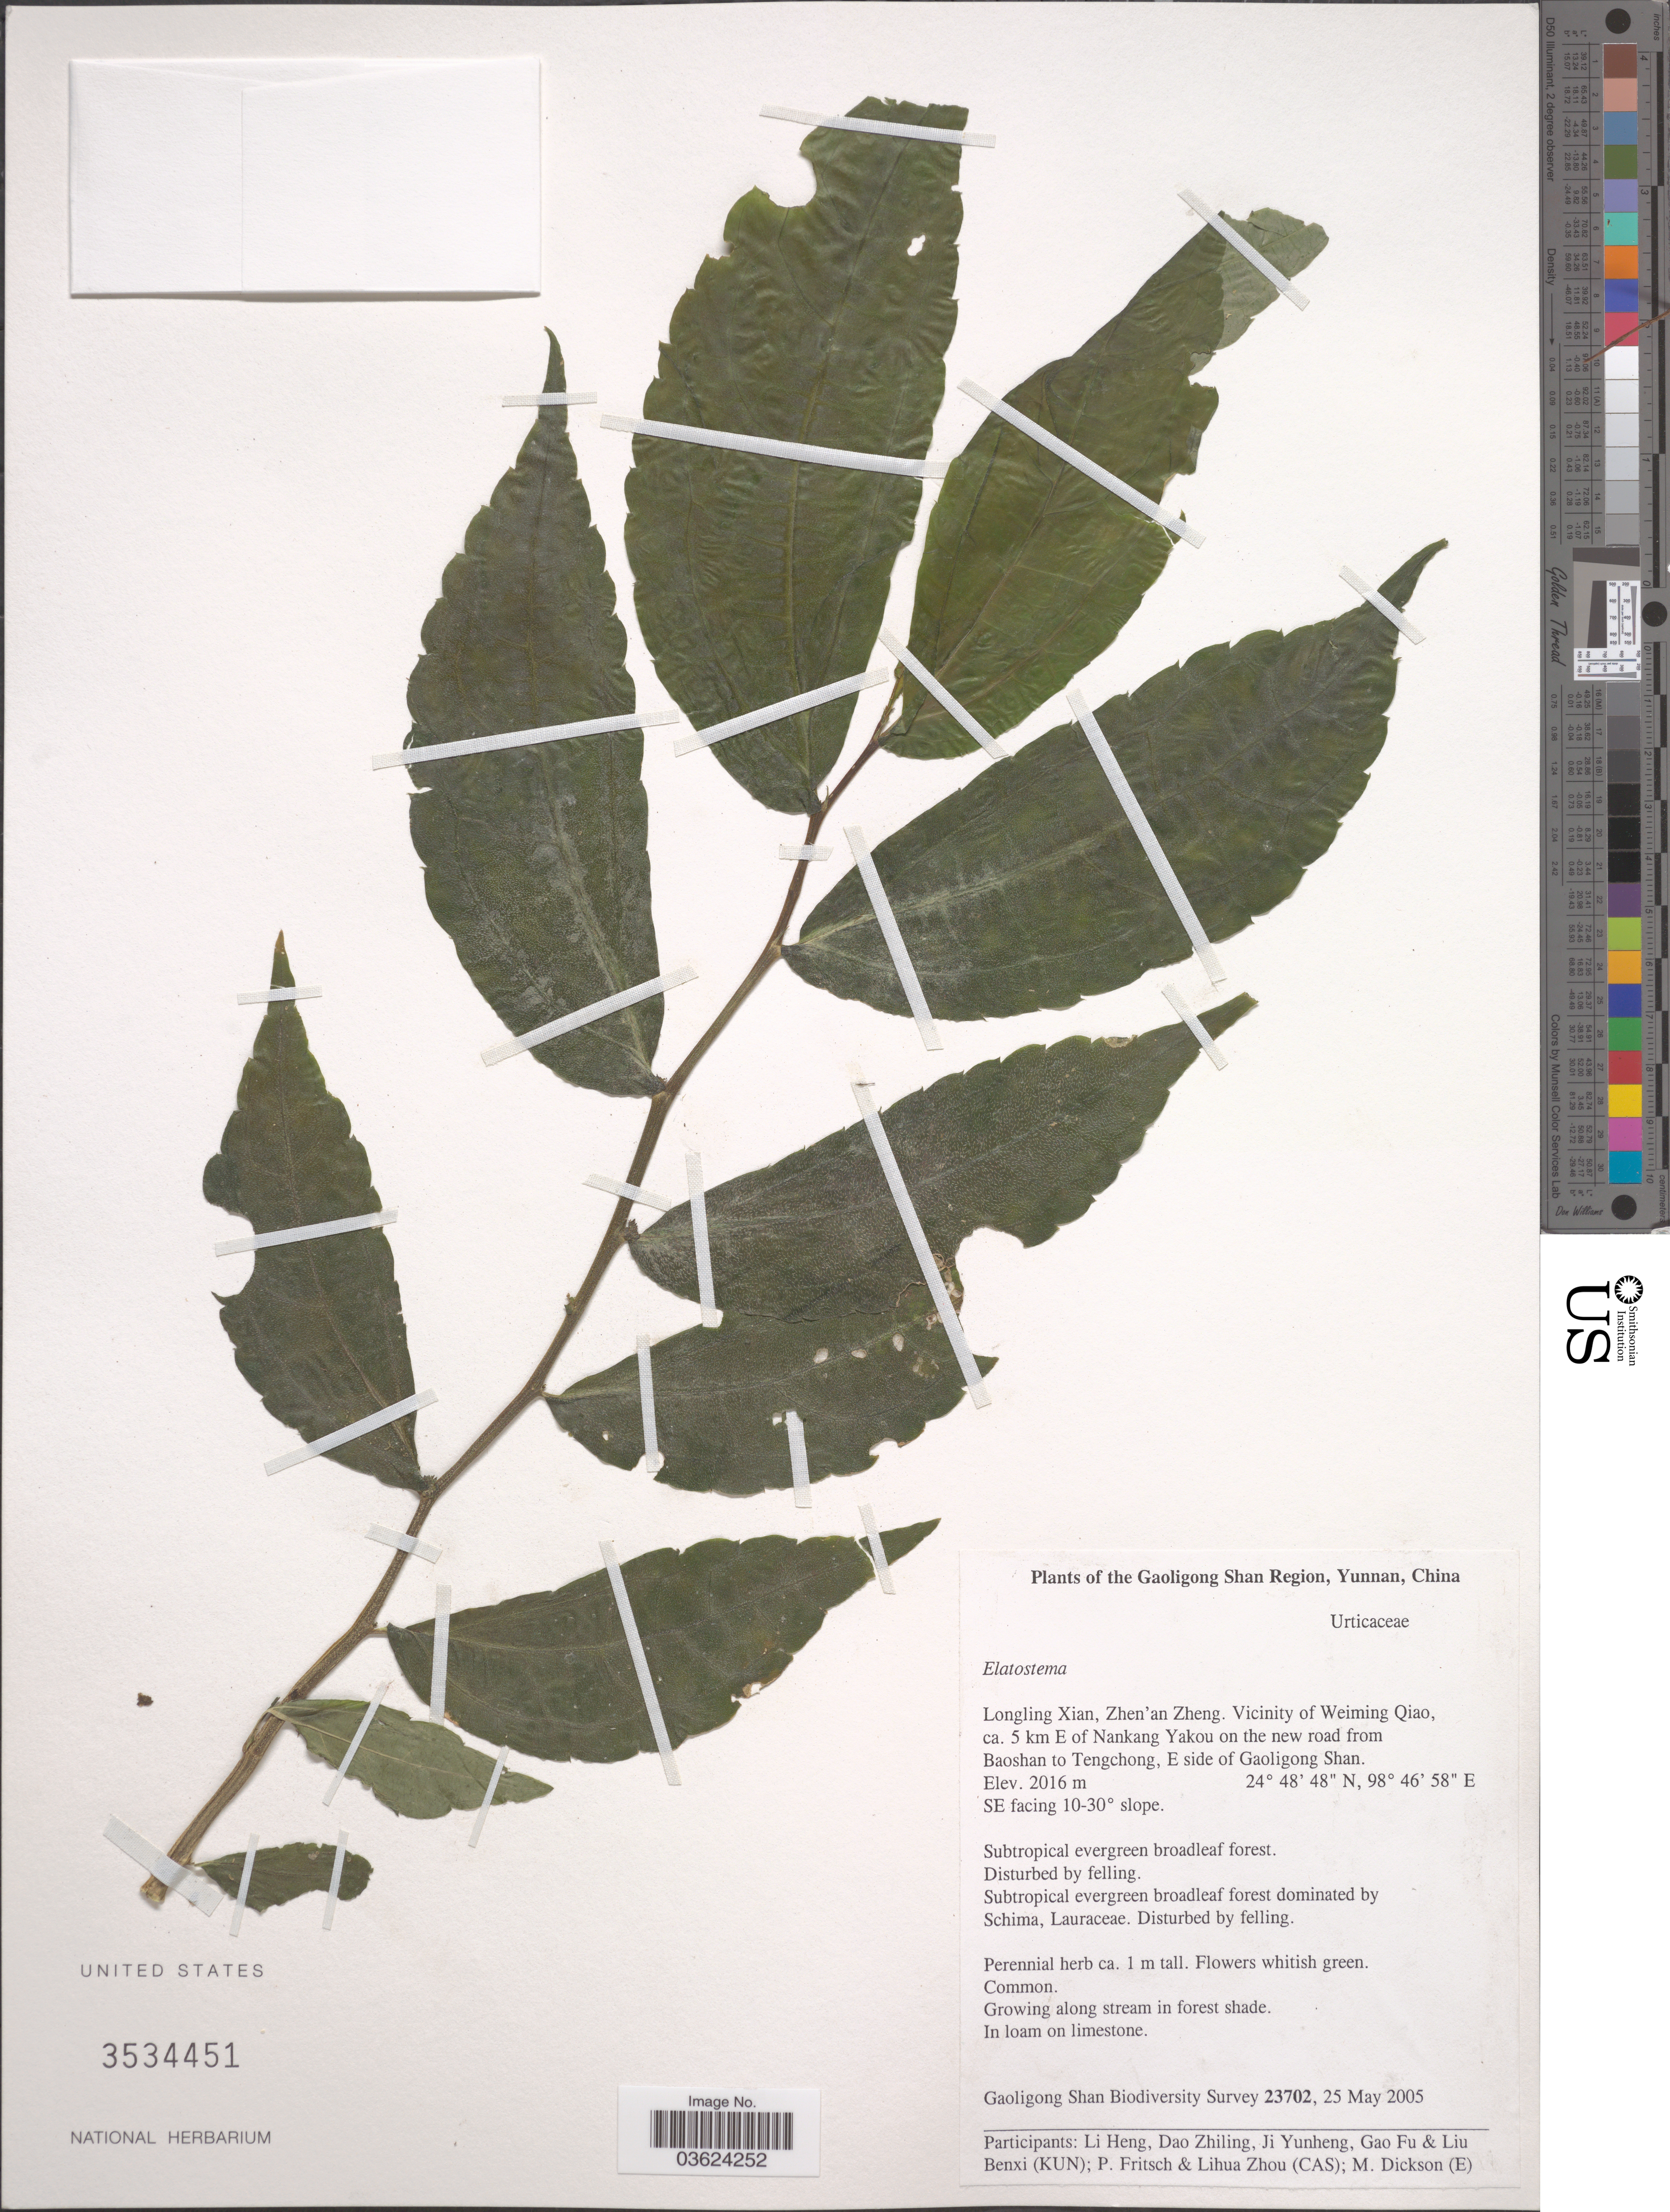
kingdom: Plantae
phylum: Tracheophyta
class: Magnoliopsida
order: Rosales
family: Urticaceae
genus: Elatostema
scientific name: Elatostema sp.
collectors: Gaoligong Shan Biodiversity Survey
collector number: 23702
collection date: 2005-05-25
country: China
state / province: Yunnan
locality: Gaoligong Shan Region. Longling Xian, Zhen'an Zheng. Vicinity of Weiming Qiao, ca. 5 km E of Nankang Yakou on the new road from Baoshan to Tenchong, E side of Gaoligong Shan. SE facing 10-30° slope.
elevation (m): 2016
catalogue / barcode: US 3534451